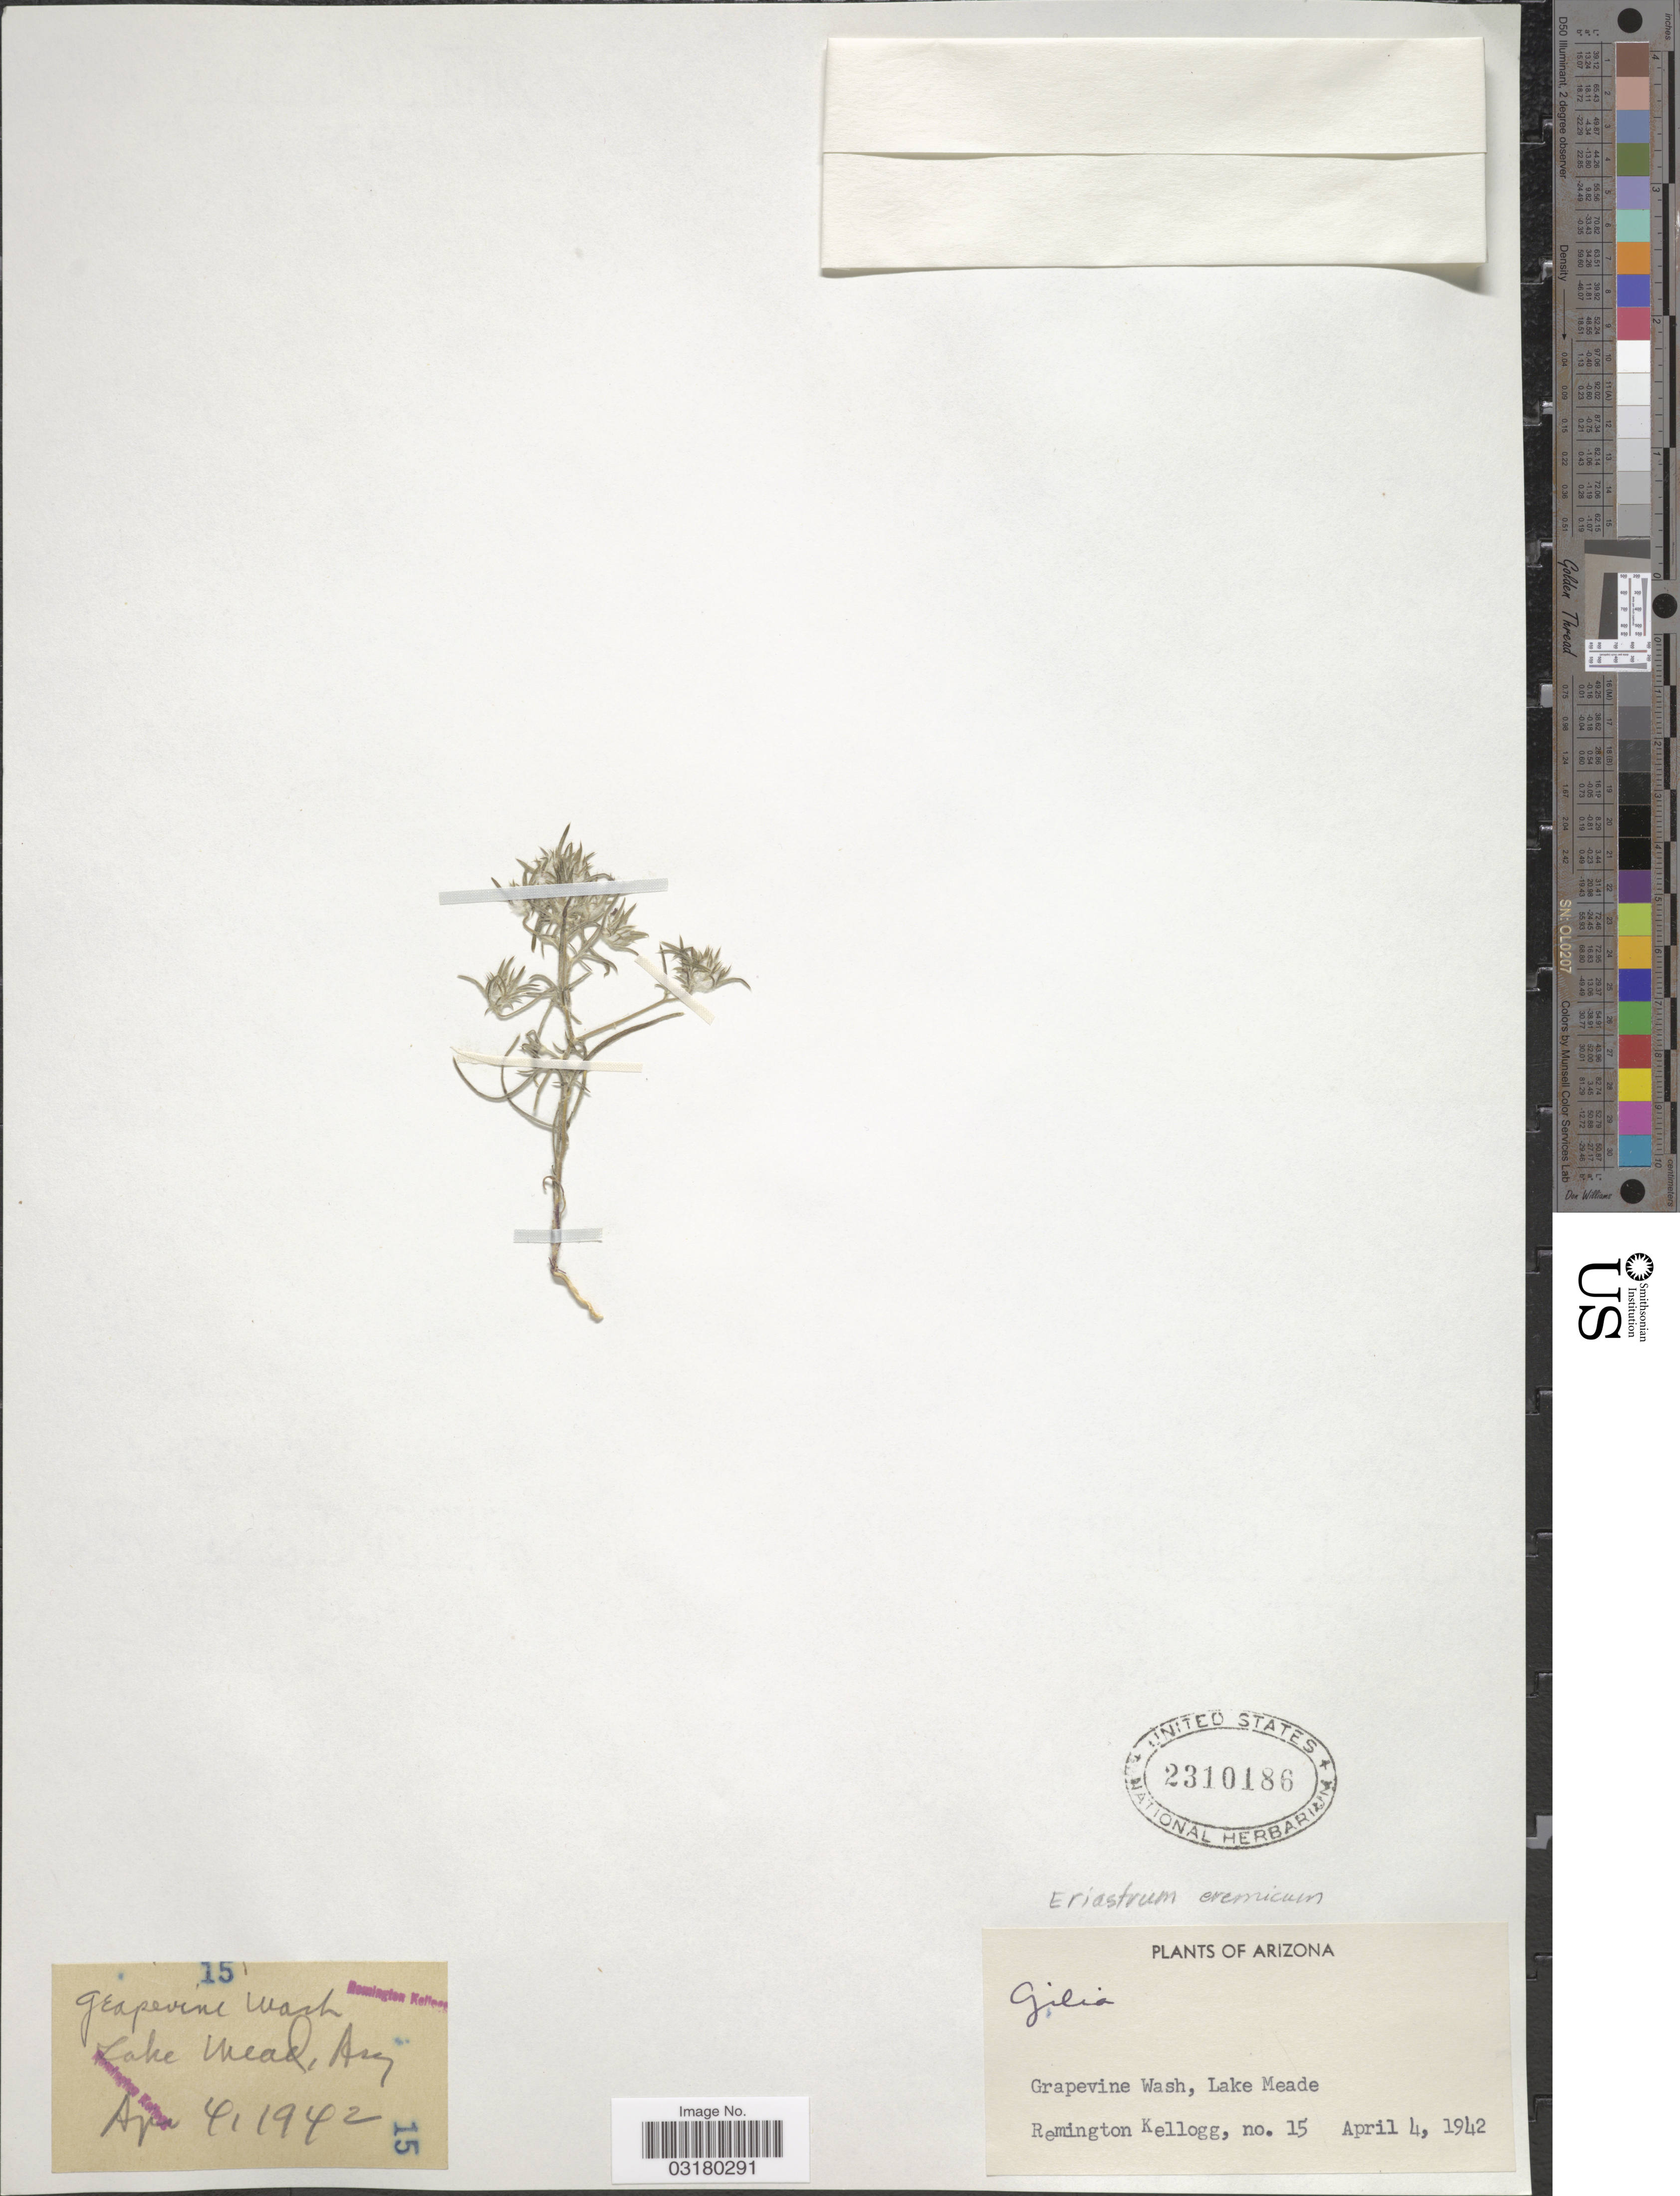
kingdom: Plantae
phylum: Tracheophyta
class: Magnoliopsida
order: Ericales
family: Polemoniaceae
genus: Eriastrum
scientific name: Eriastrum eremicum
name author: (Jeps.) H. Mason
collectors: R. Kellogg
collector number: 15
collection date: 1942-04-04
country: United States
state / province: Arizona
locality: Grapevine Wash, Lake Meade.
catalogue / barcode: US 2310186